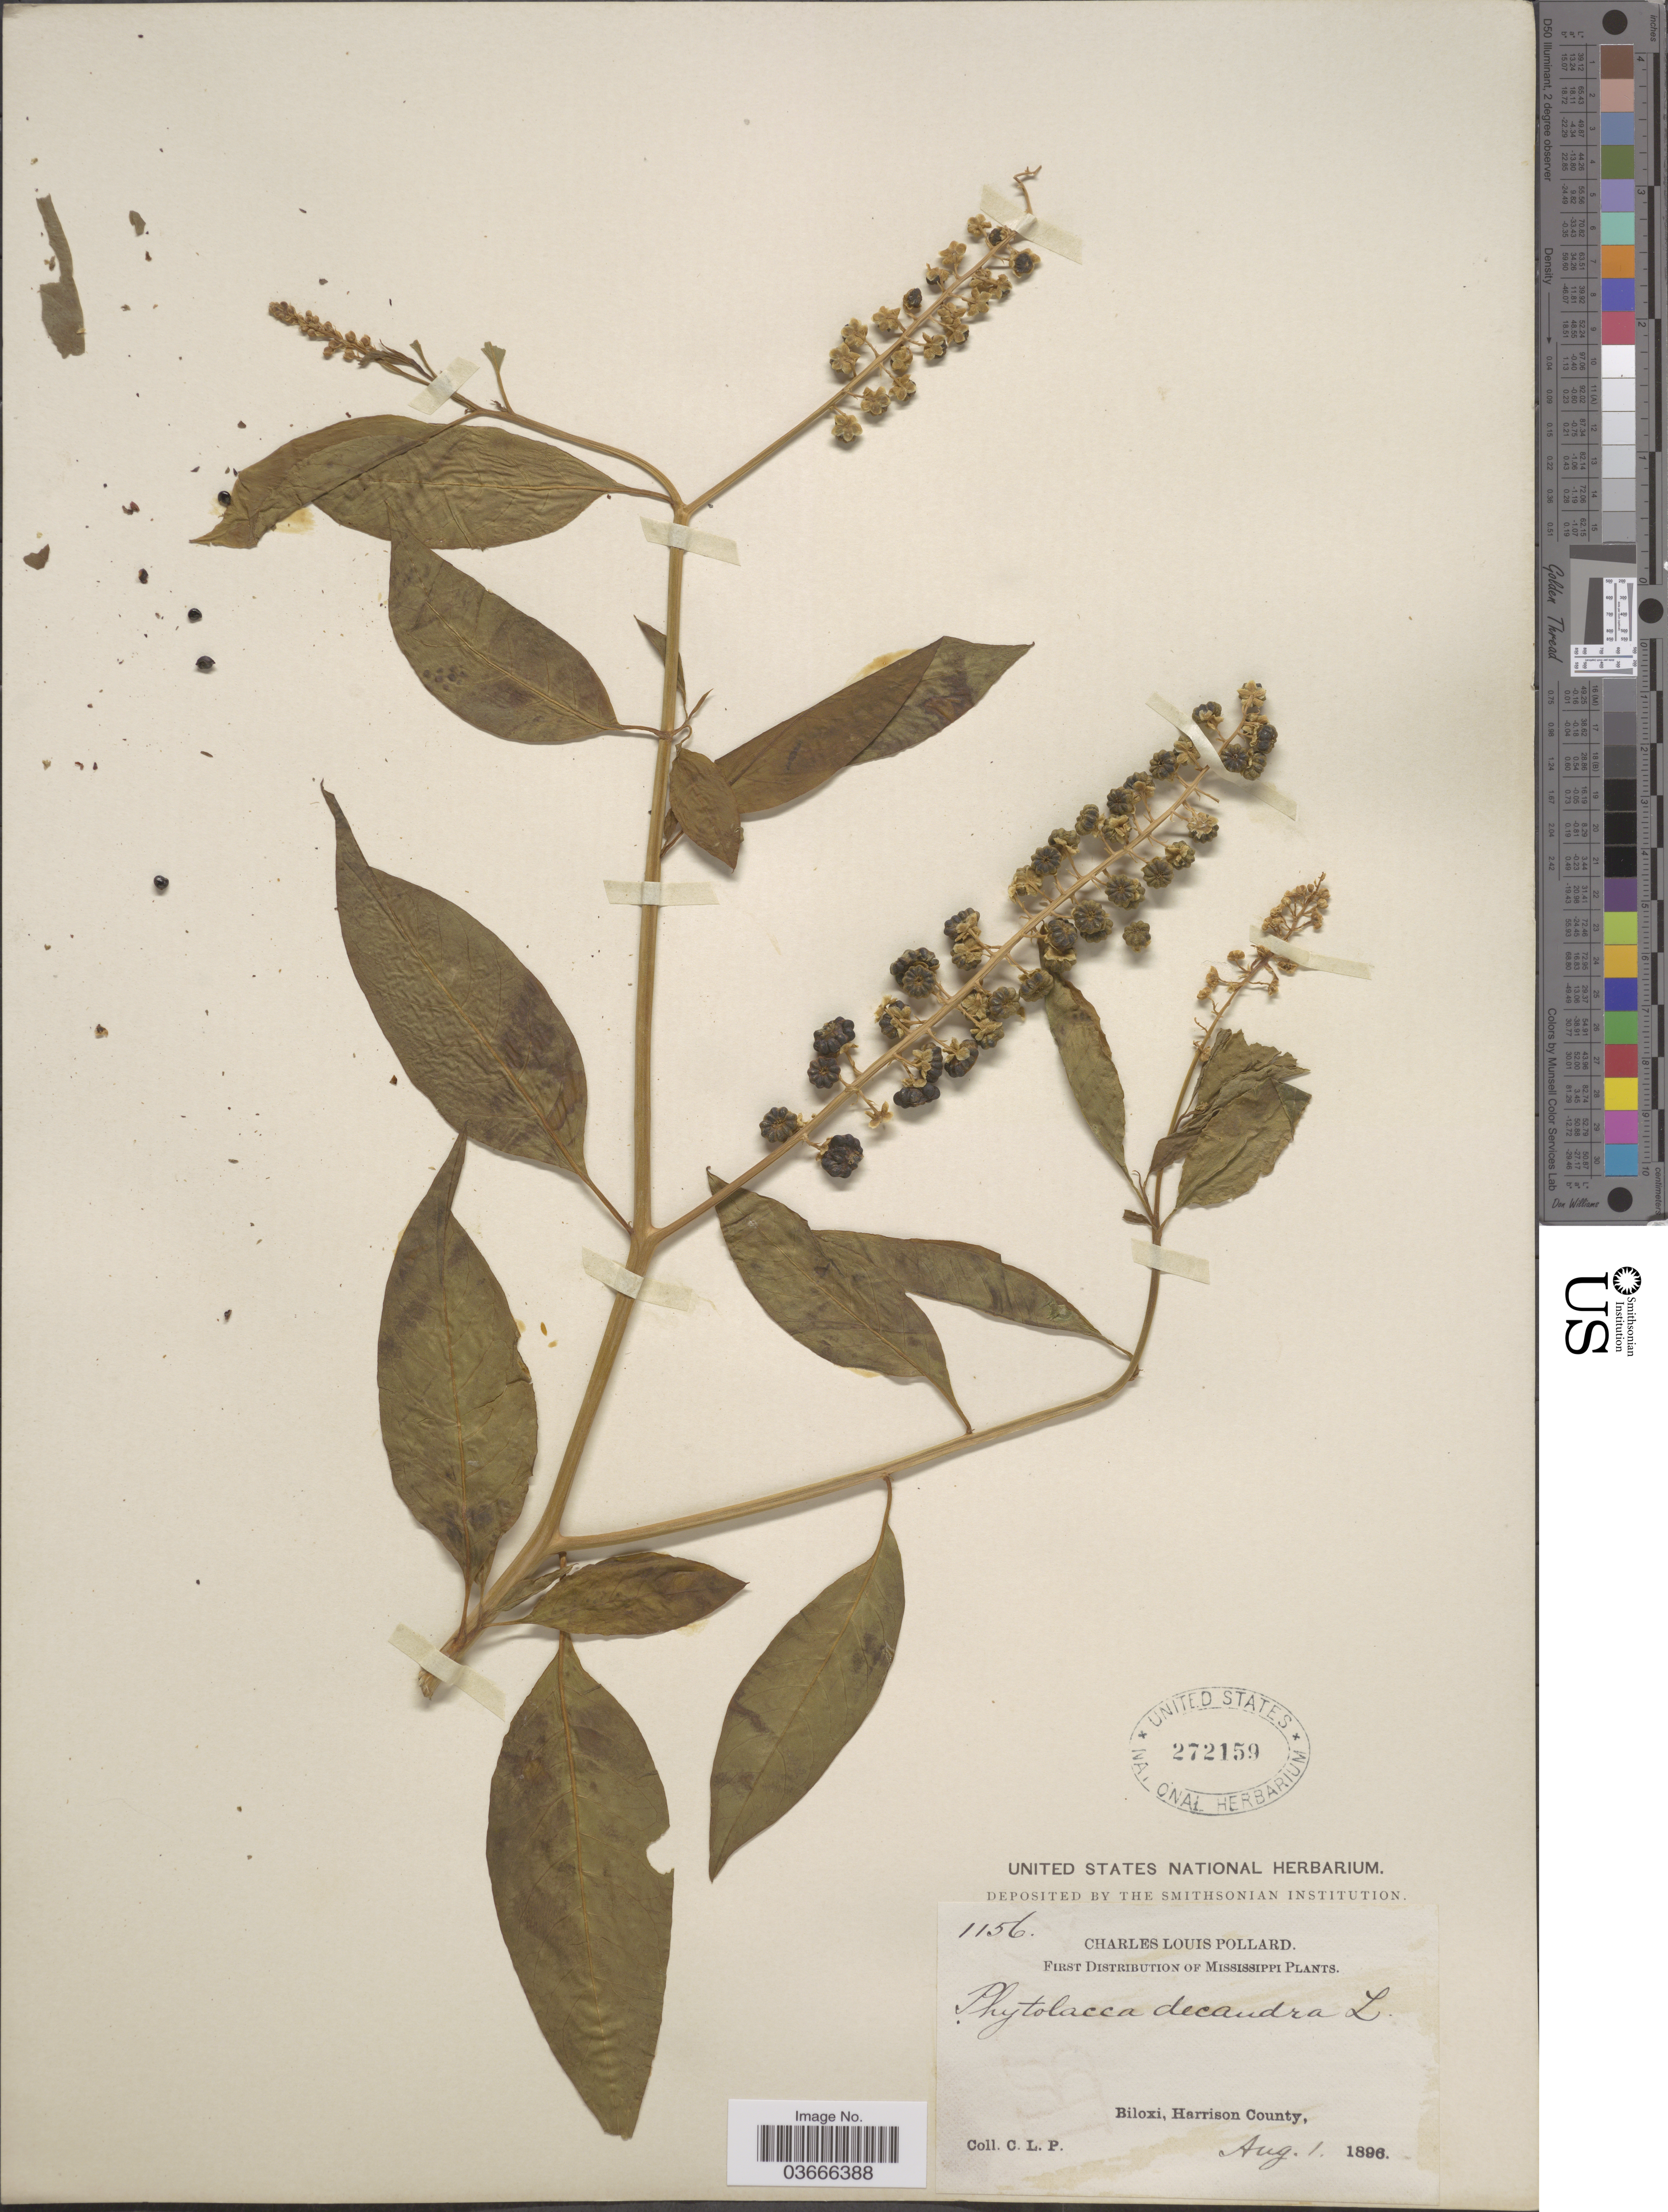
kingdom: Plantae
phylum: Tracheophyta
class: Magnoliopsida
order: Caryophyllales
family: Phytolaccaceae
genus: Phytolacca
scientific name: Phytolacca americana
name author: L.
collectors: C. L. Pollard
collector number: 1156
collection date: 1896-08-01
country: United States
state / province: Mississippi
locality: Biloxi, Harrison County.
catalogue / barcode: US 272159